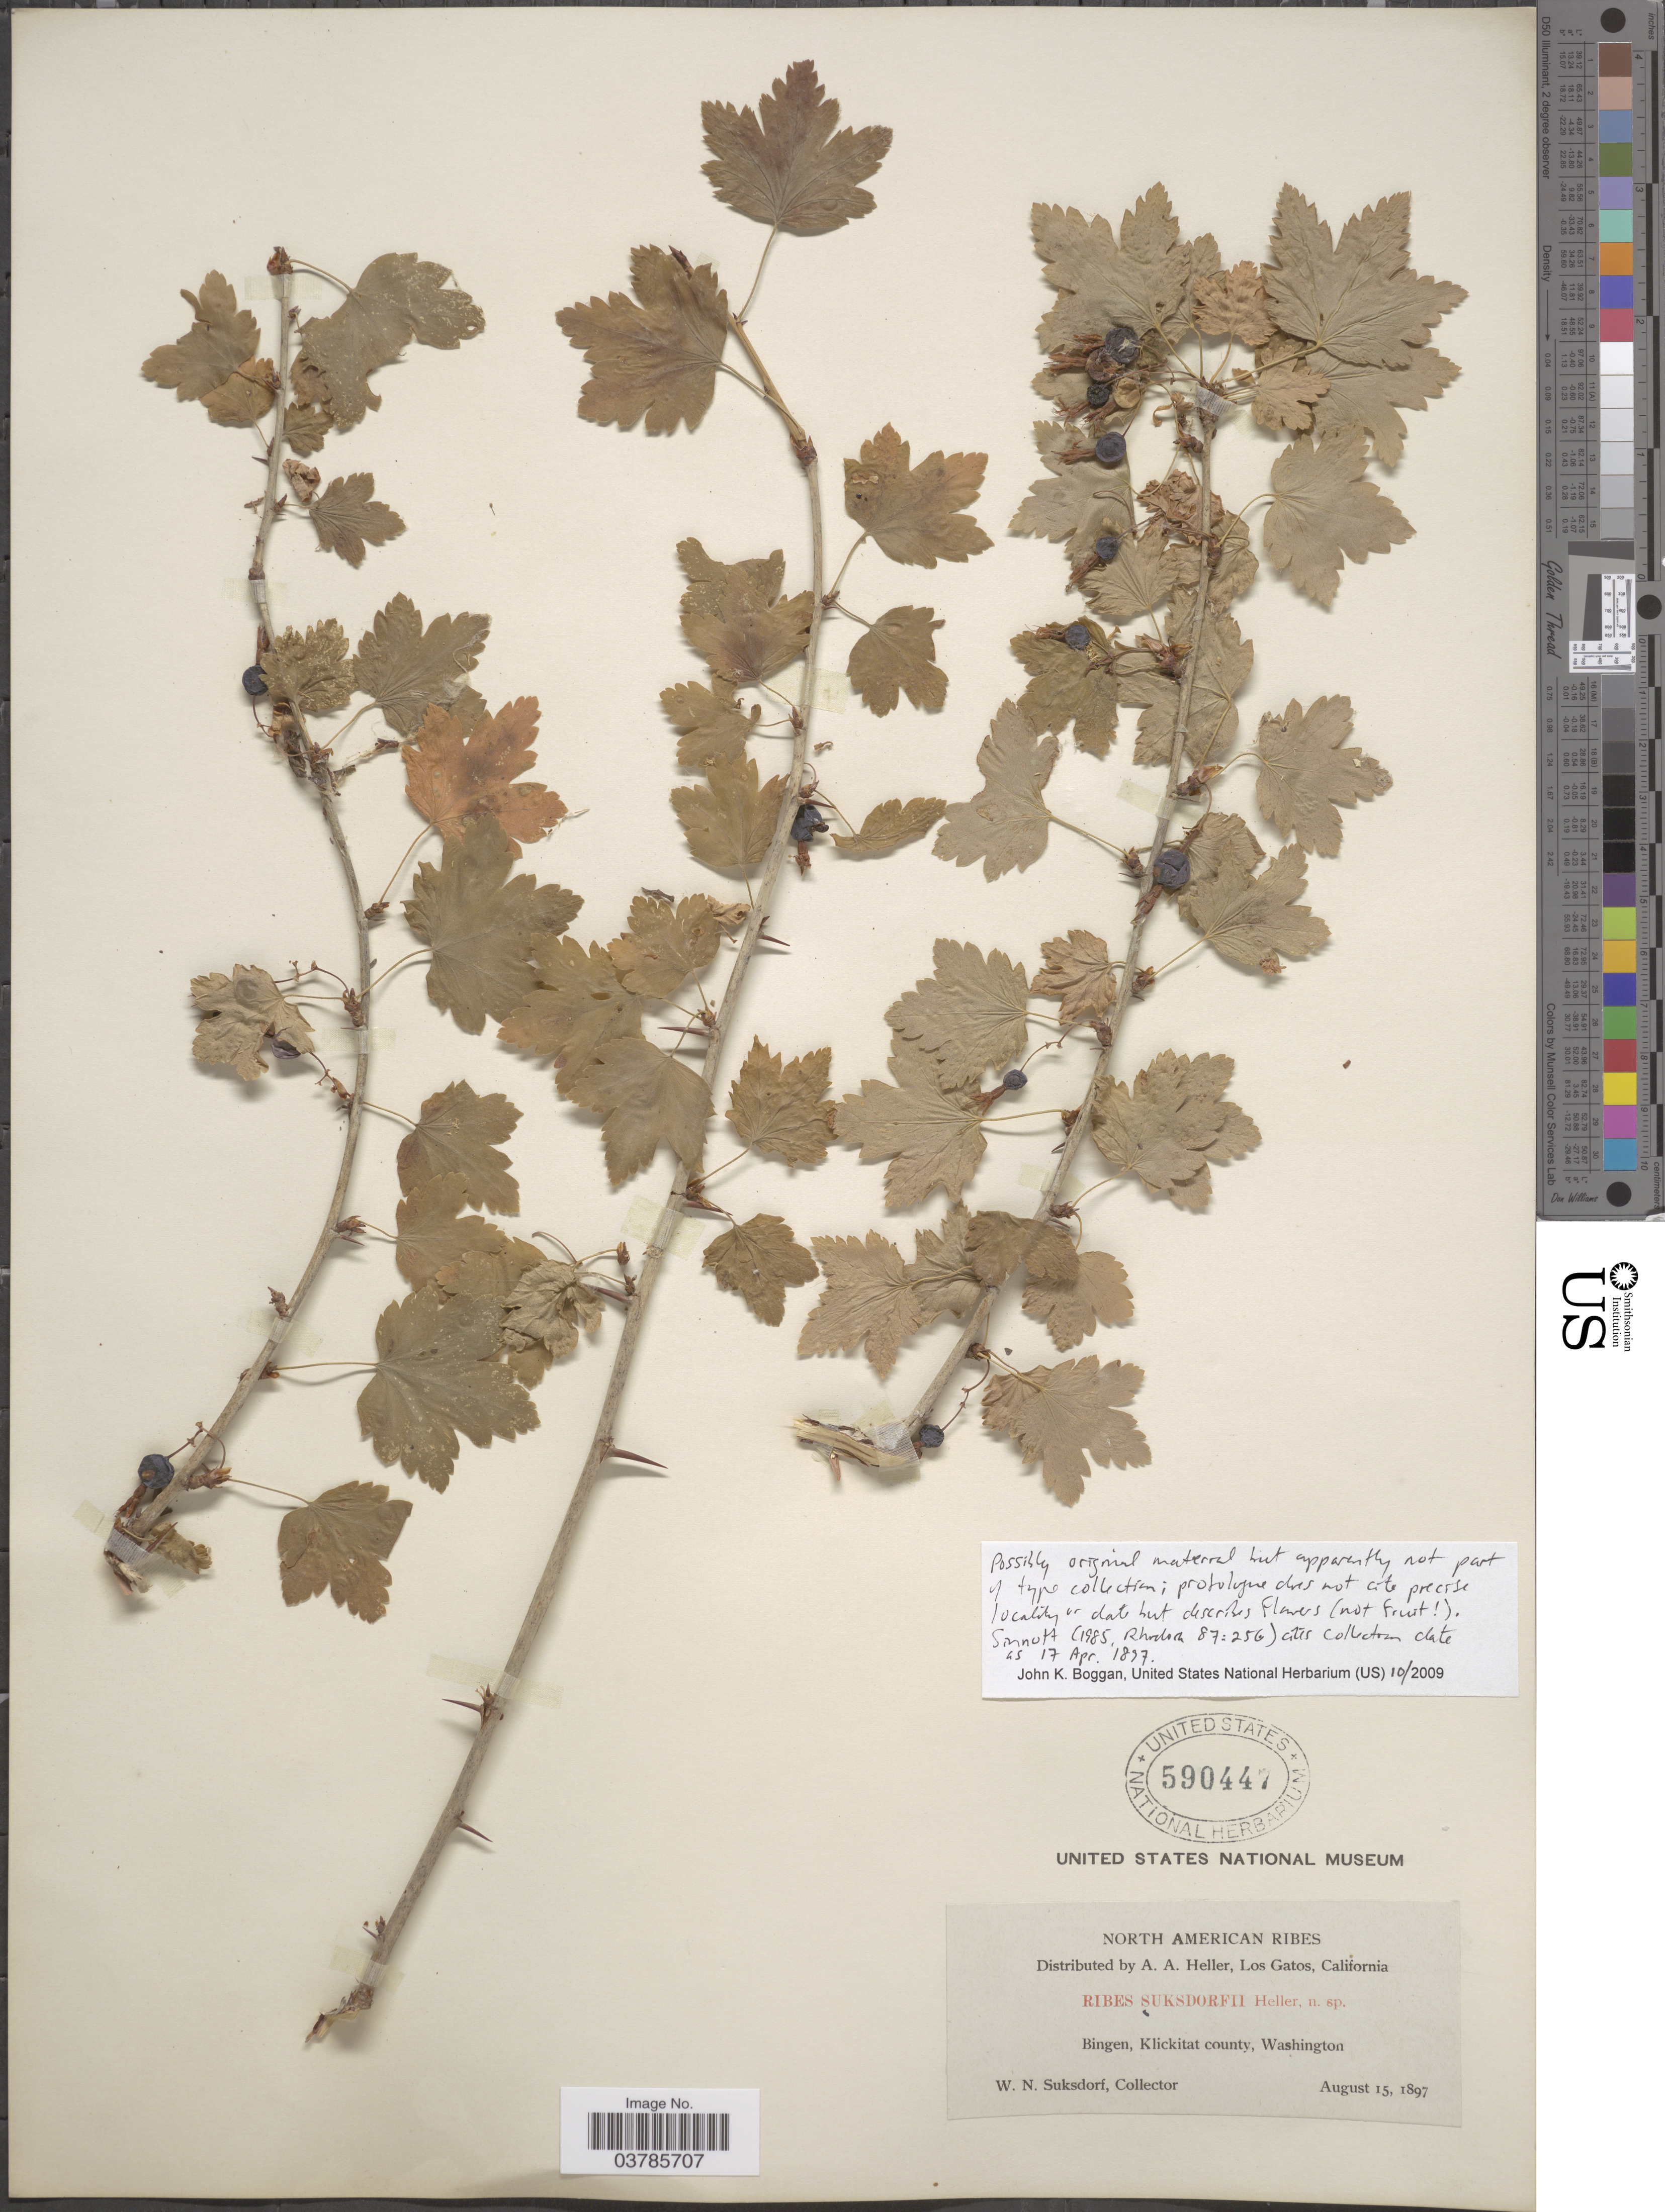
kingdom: Plantae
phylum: Tracheophyta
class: Magnoliopsida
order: Saxifragales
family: Grossulariaceae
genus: Ribes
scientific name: Ribes divaricatum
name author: Douglas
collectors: W. N. Suksdorf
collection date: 1897-08-15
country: United States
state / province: Washington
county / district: Klickitat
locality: Bingen, Klickitat county.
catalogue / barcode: US 590447